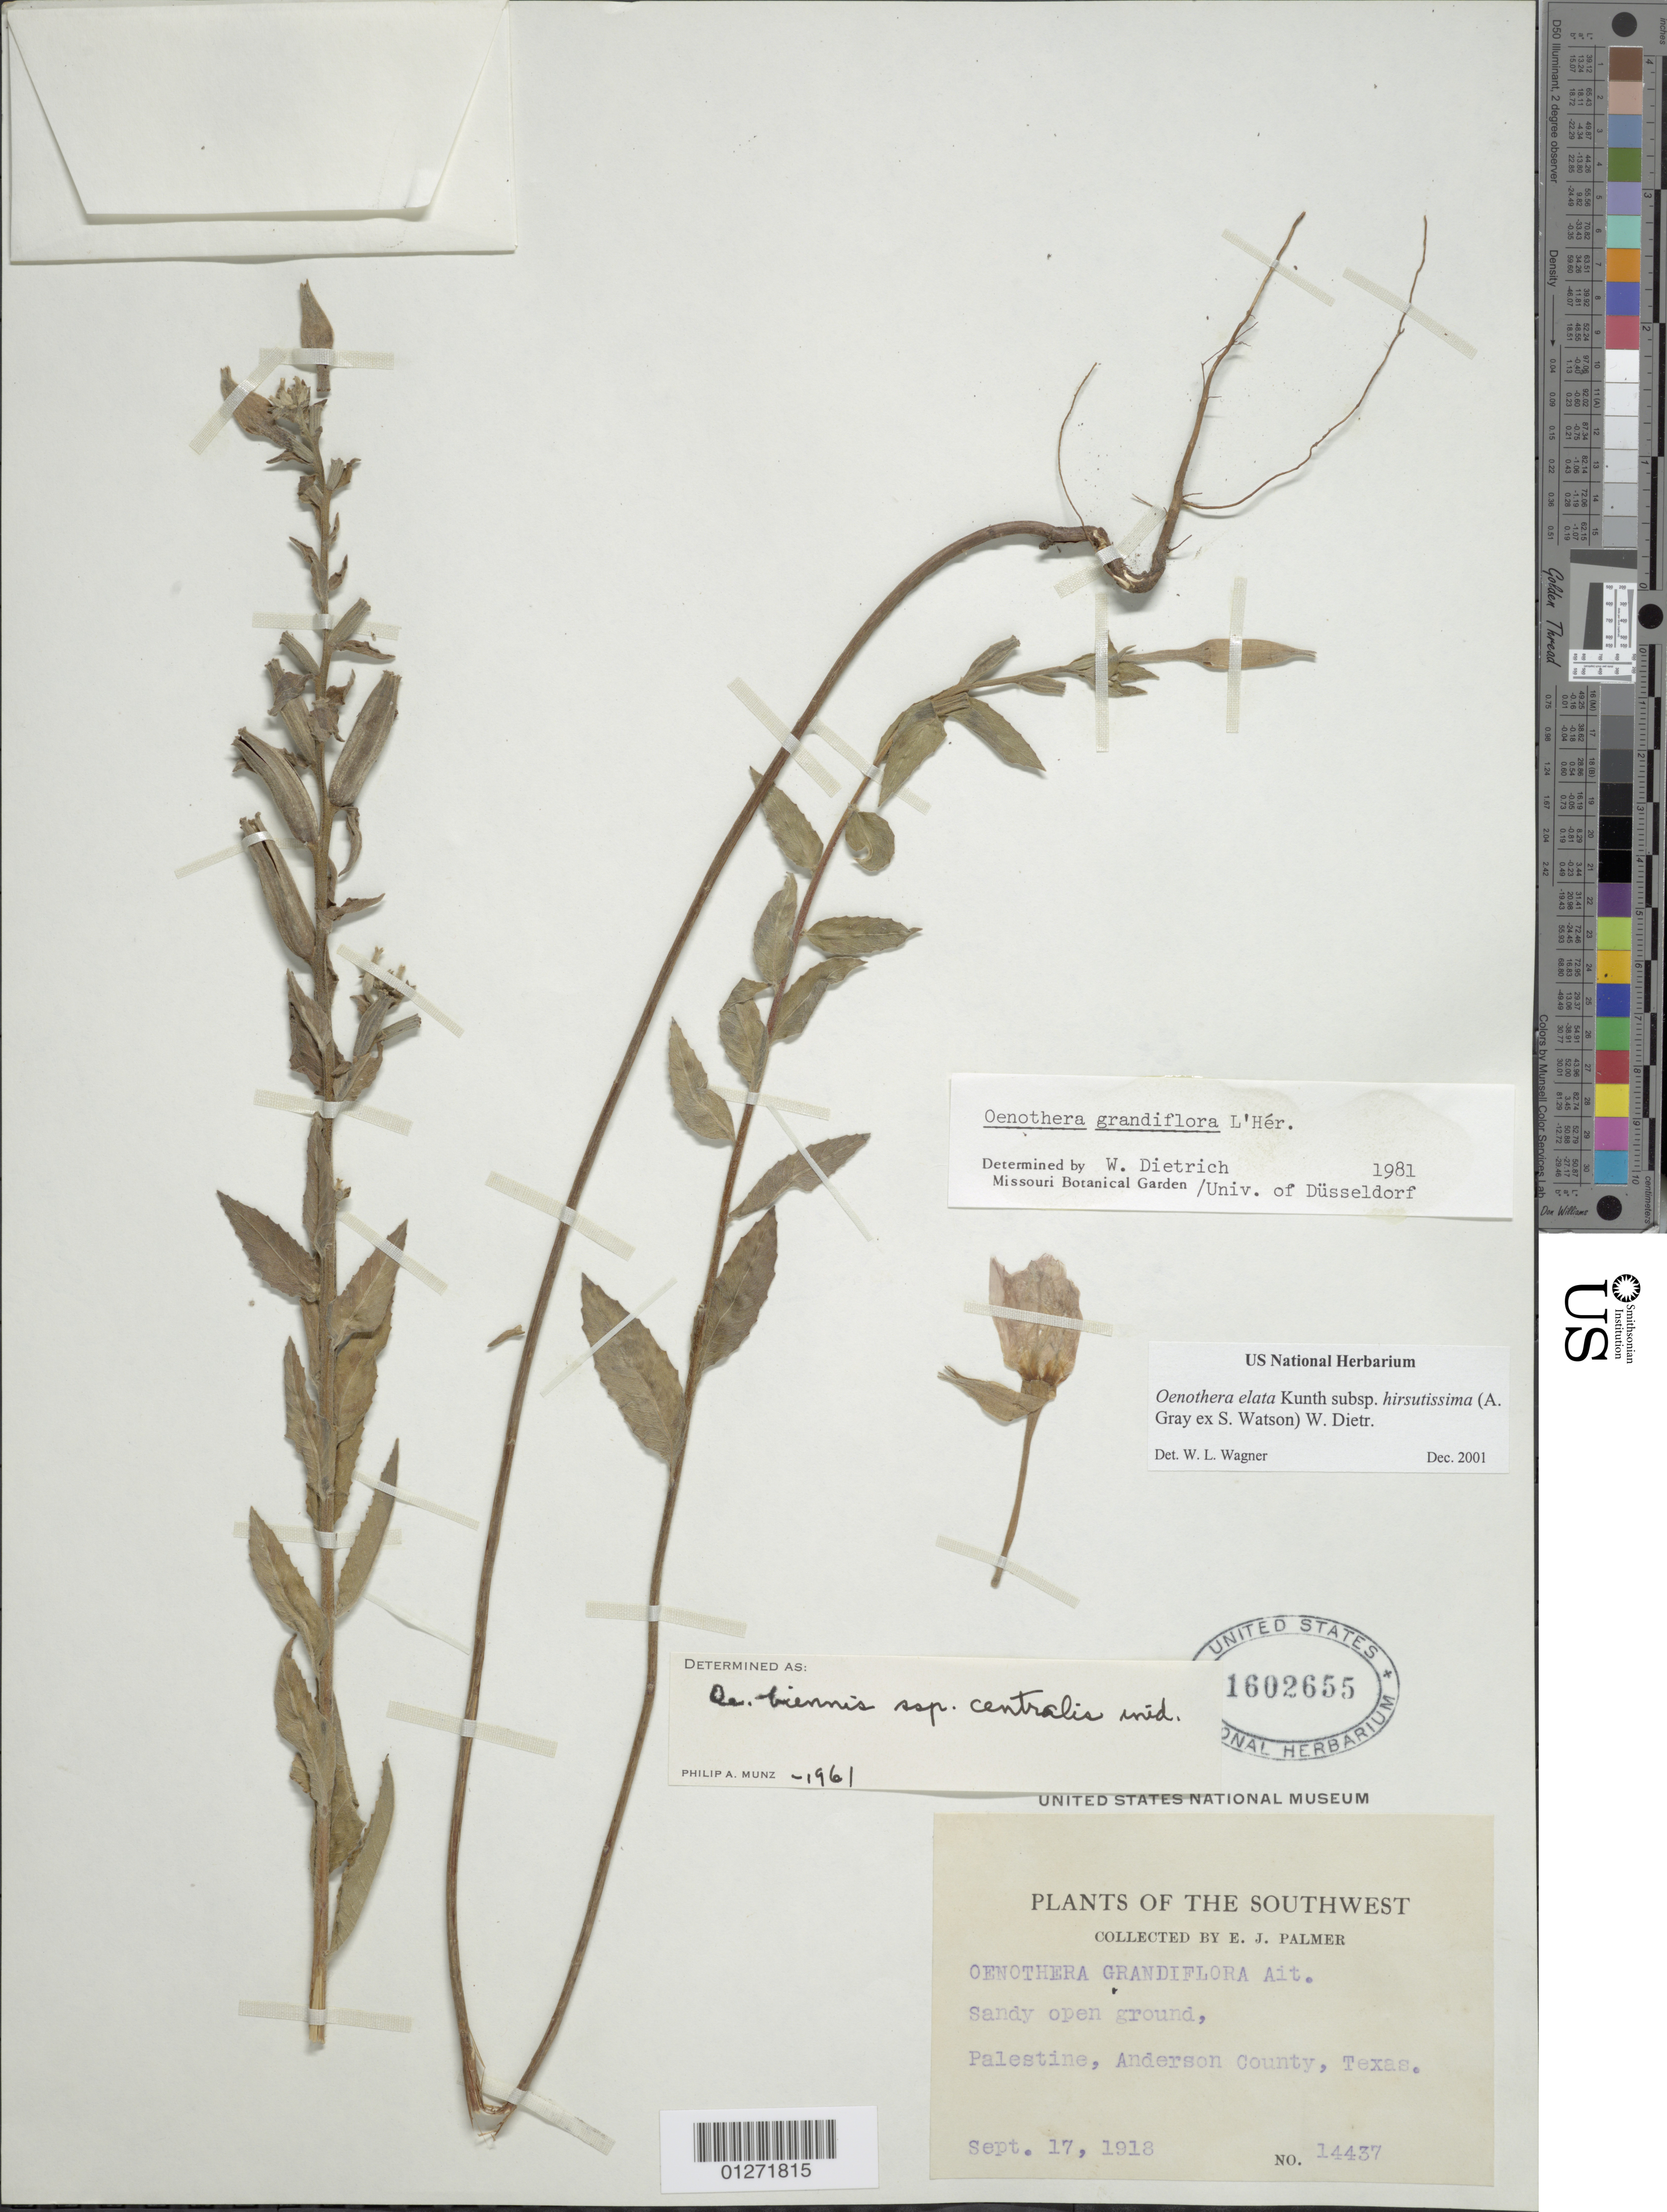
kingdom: Plantae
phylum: Tracheophyta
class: Magnoliopsida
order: Myrtales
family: Onagraceae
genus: Oenothera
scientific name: Oenothera elata subsp. hirsutissima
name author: (A. Gray ex S. Watson) W. Dietr.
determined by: Wagner, W. L., (BOT), Smithsonian Institution - National Museum of Natural History (UNITED STATES)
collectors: E. J. Palmer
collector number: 14437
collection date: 1918-09-17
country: United States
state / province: Texas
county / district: Anderson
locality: Palestine.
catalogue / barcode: US 1602655